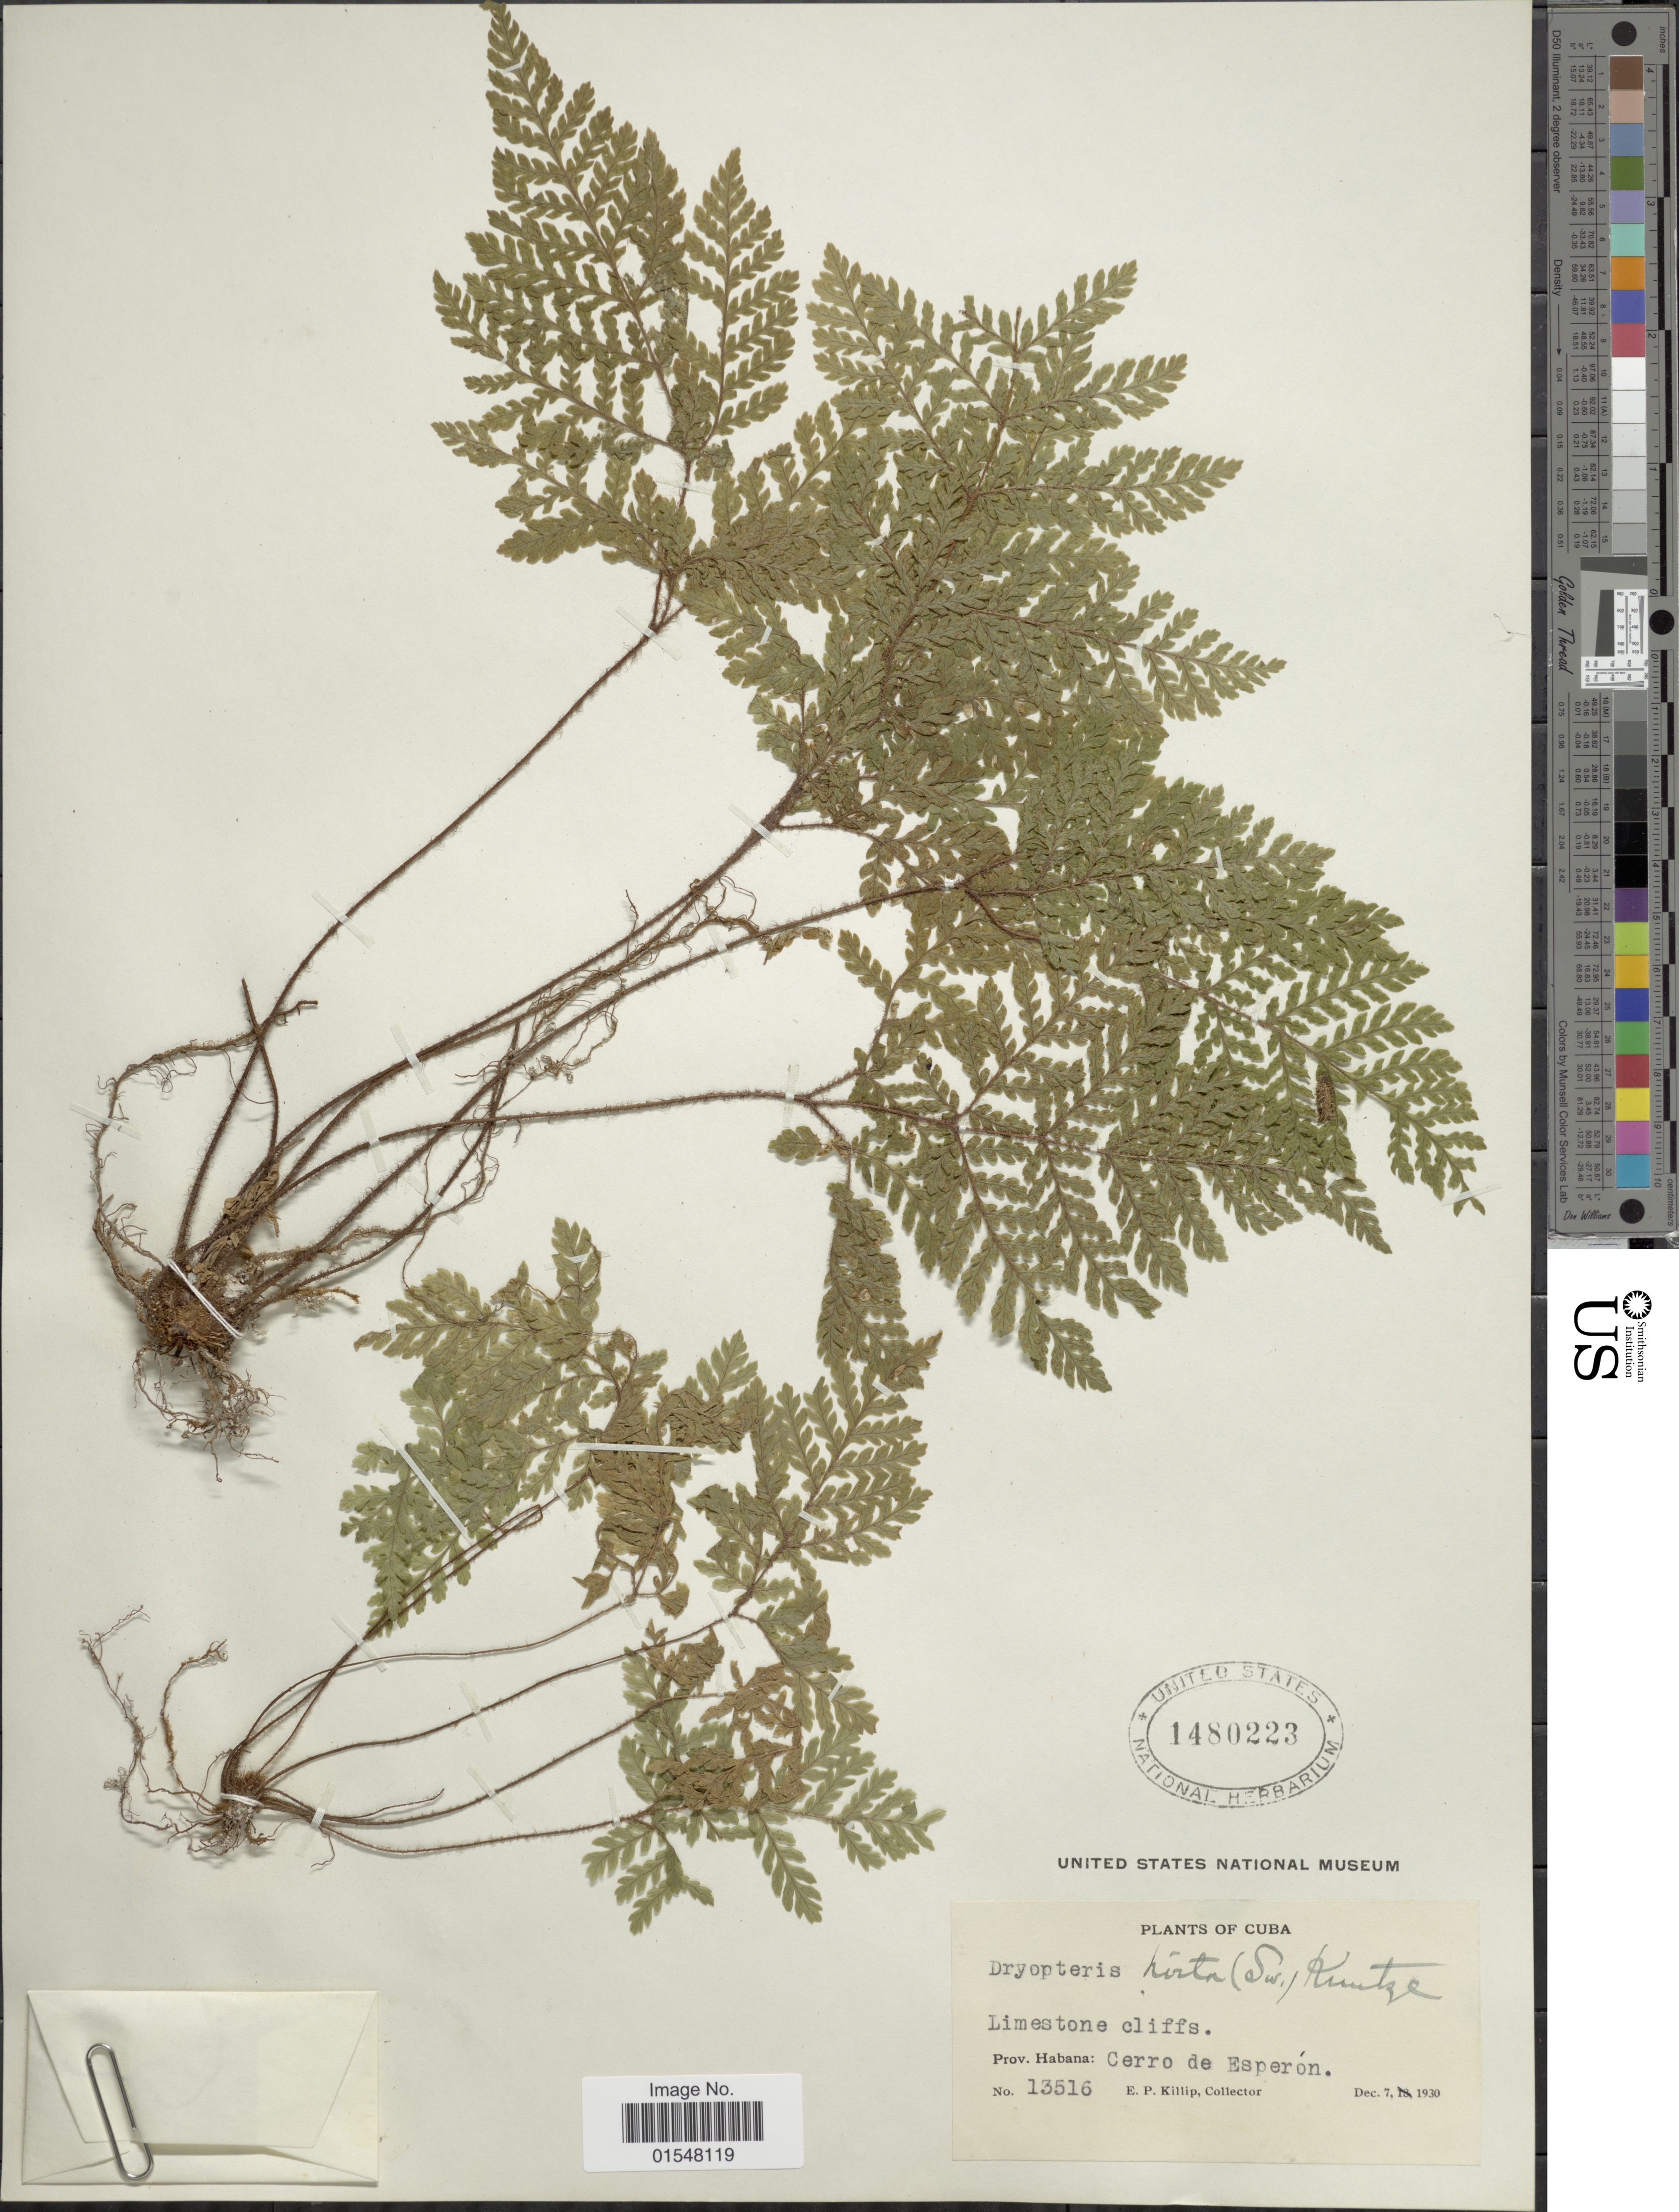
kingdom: Plantae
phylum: Tracheophyta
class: Polypodiopsida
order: Polypodiales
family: Dryopteridaceae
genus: Ctenitis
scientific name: Ctenitis hirta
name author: (Sw.) Ching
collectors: E. P. Killip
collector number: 13516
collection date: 1930-12-07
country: Cuba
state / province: La Habana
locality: Limestone cliffs, Cerro de Esperón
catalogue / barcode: US 1480223